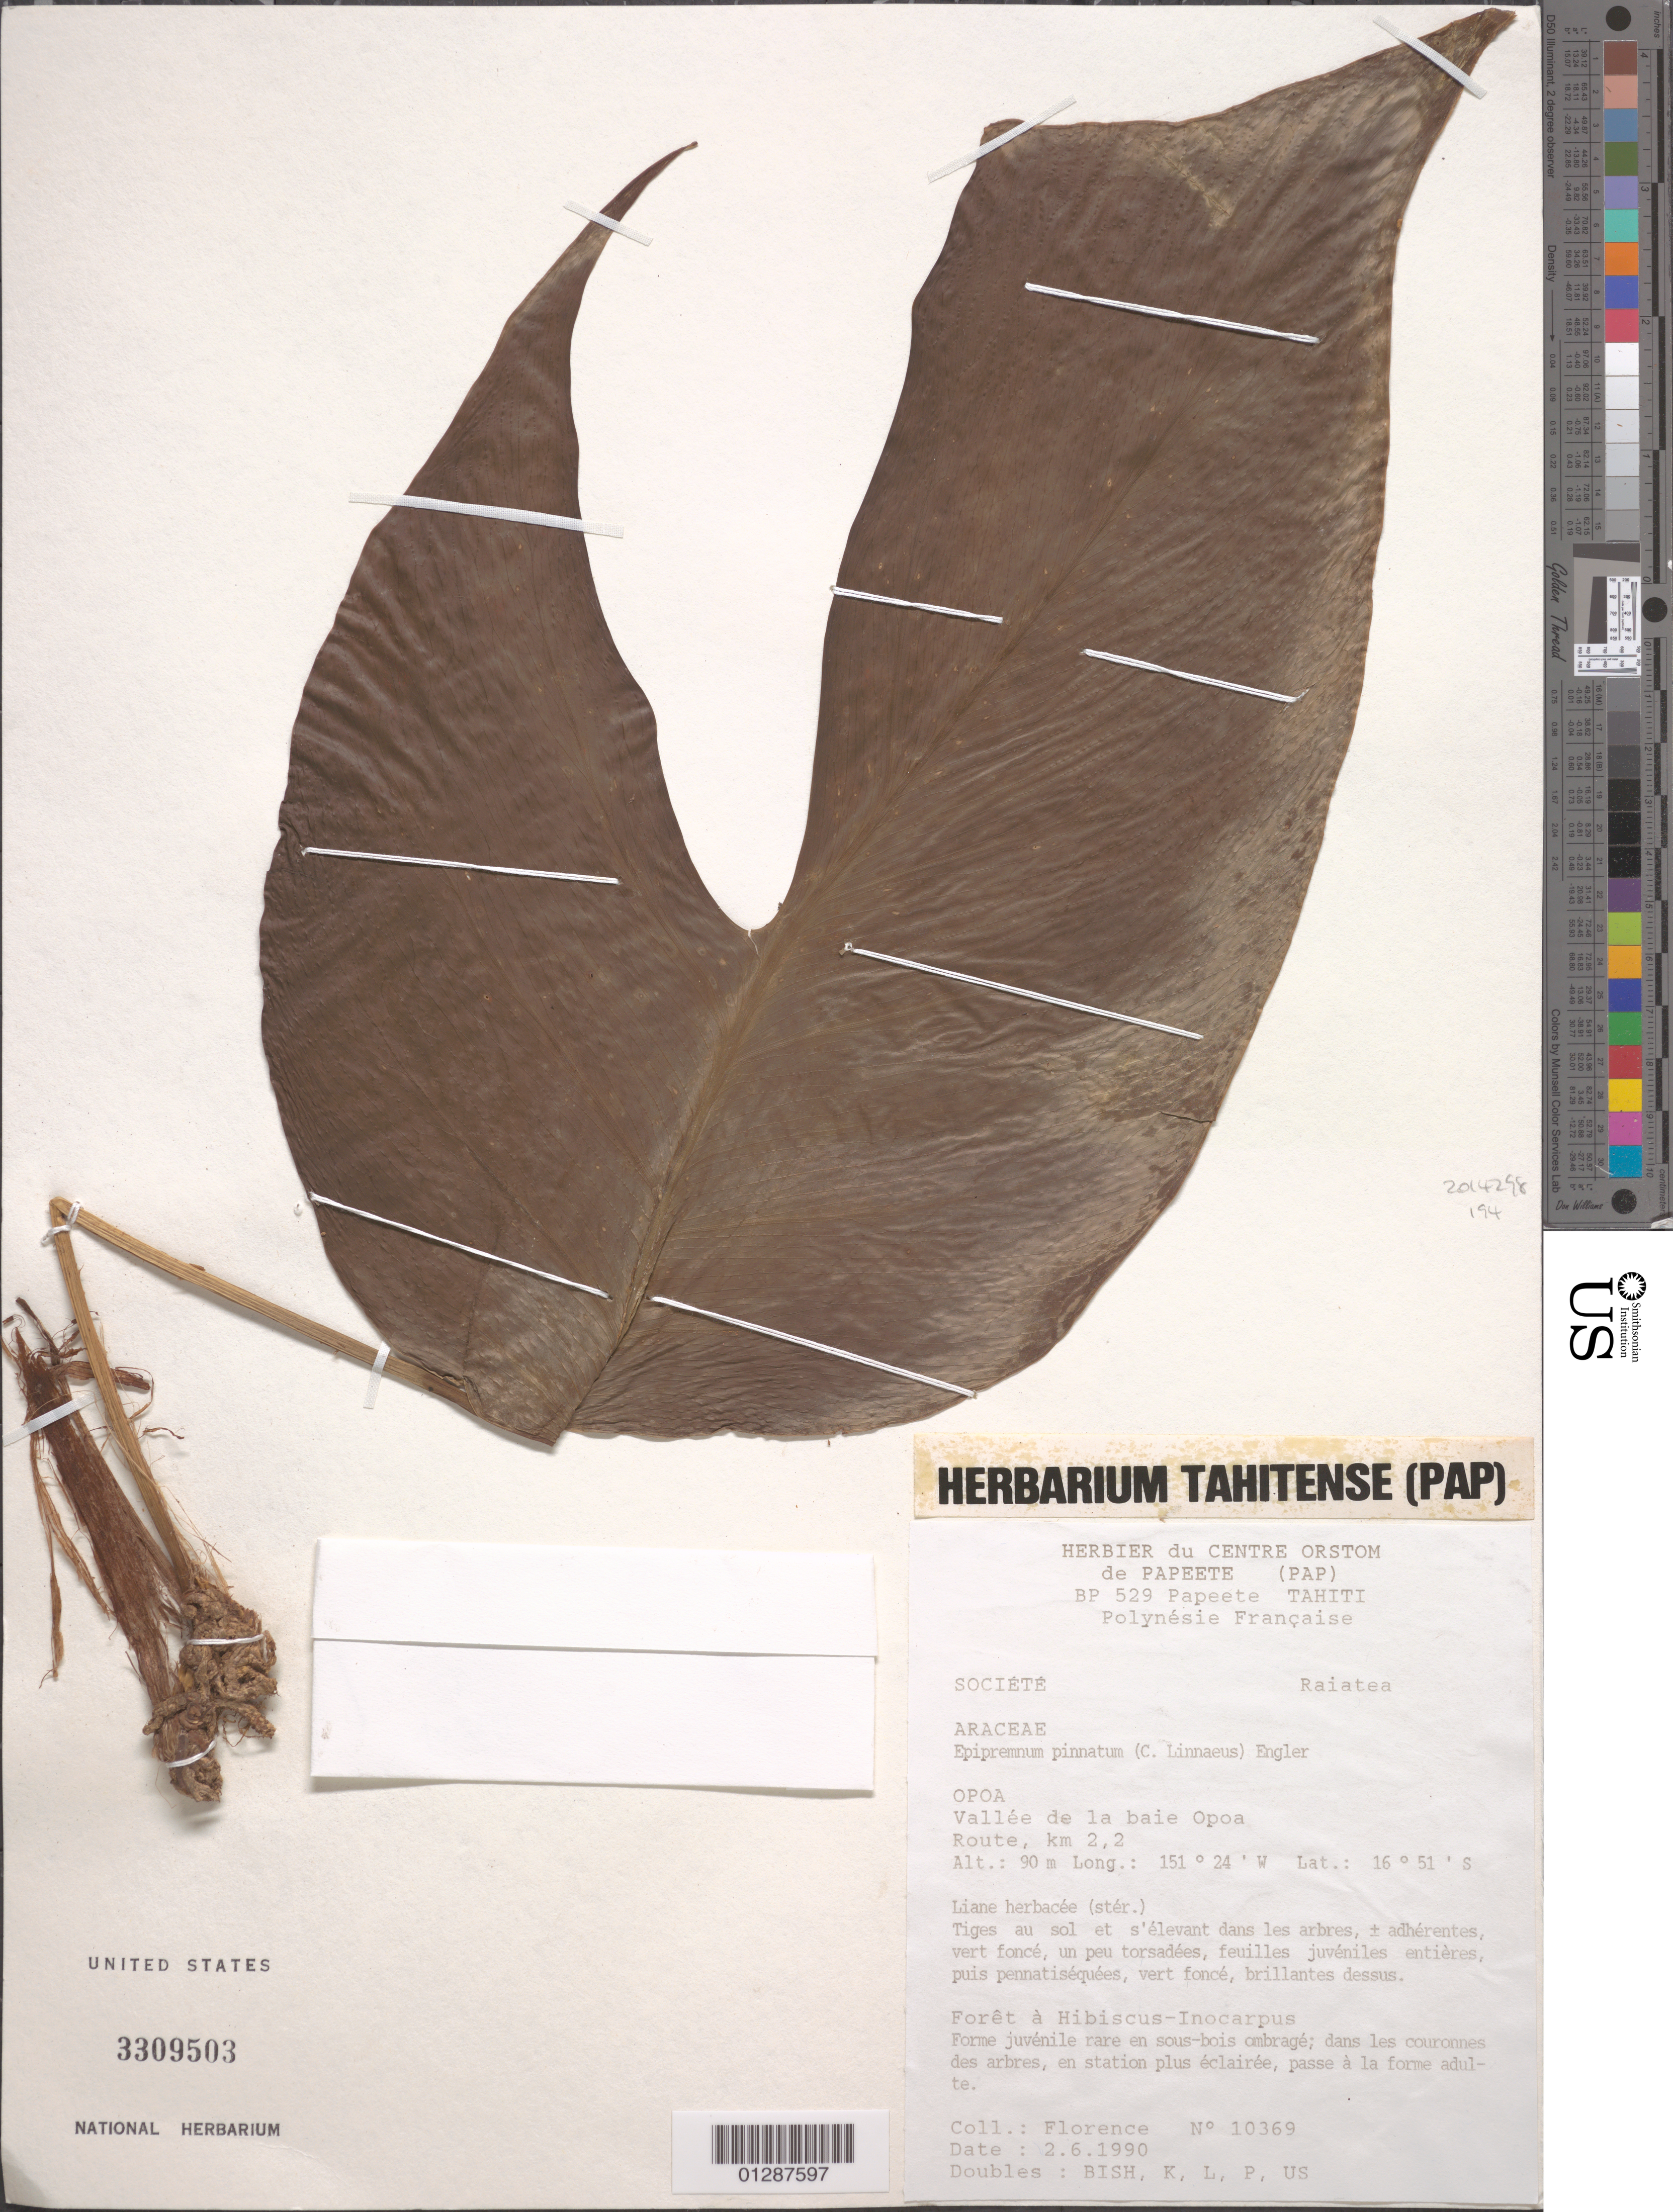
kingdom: Plantae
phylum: Tracheophyta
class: Liliopsida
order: Alismatales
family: Araceae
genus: Epipremnum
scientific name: Epipremnum pinnatum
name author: (L.) Engl.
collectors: -. Florence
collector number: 10369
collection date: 1990-06-02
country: French Polynesia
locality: Société Raiatea. Opoa, Vallée de la baie Opoa. Route, km 2,2.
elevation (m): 90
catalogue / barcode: US 3309503